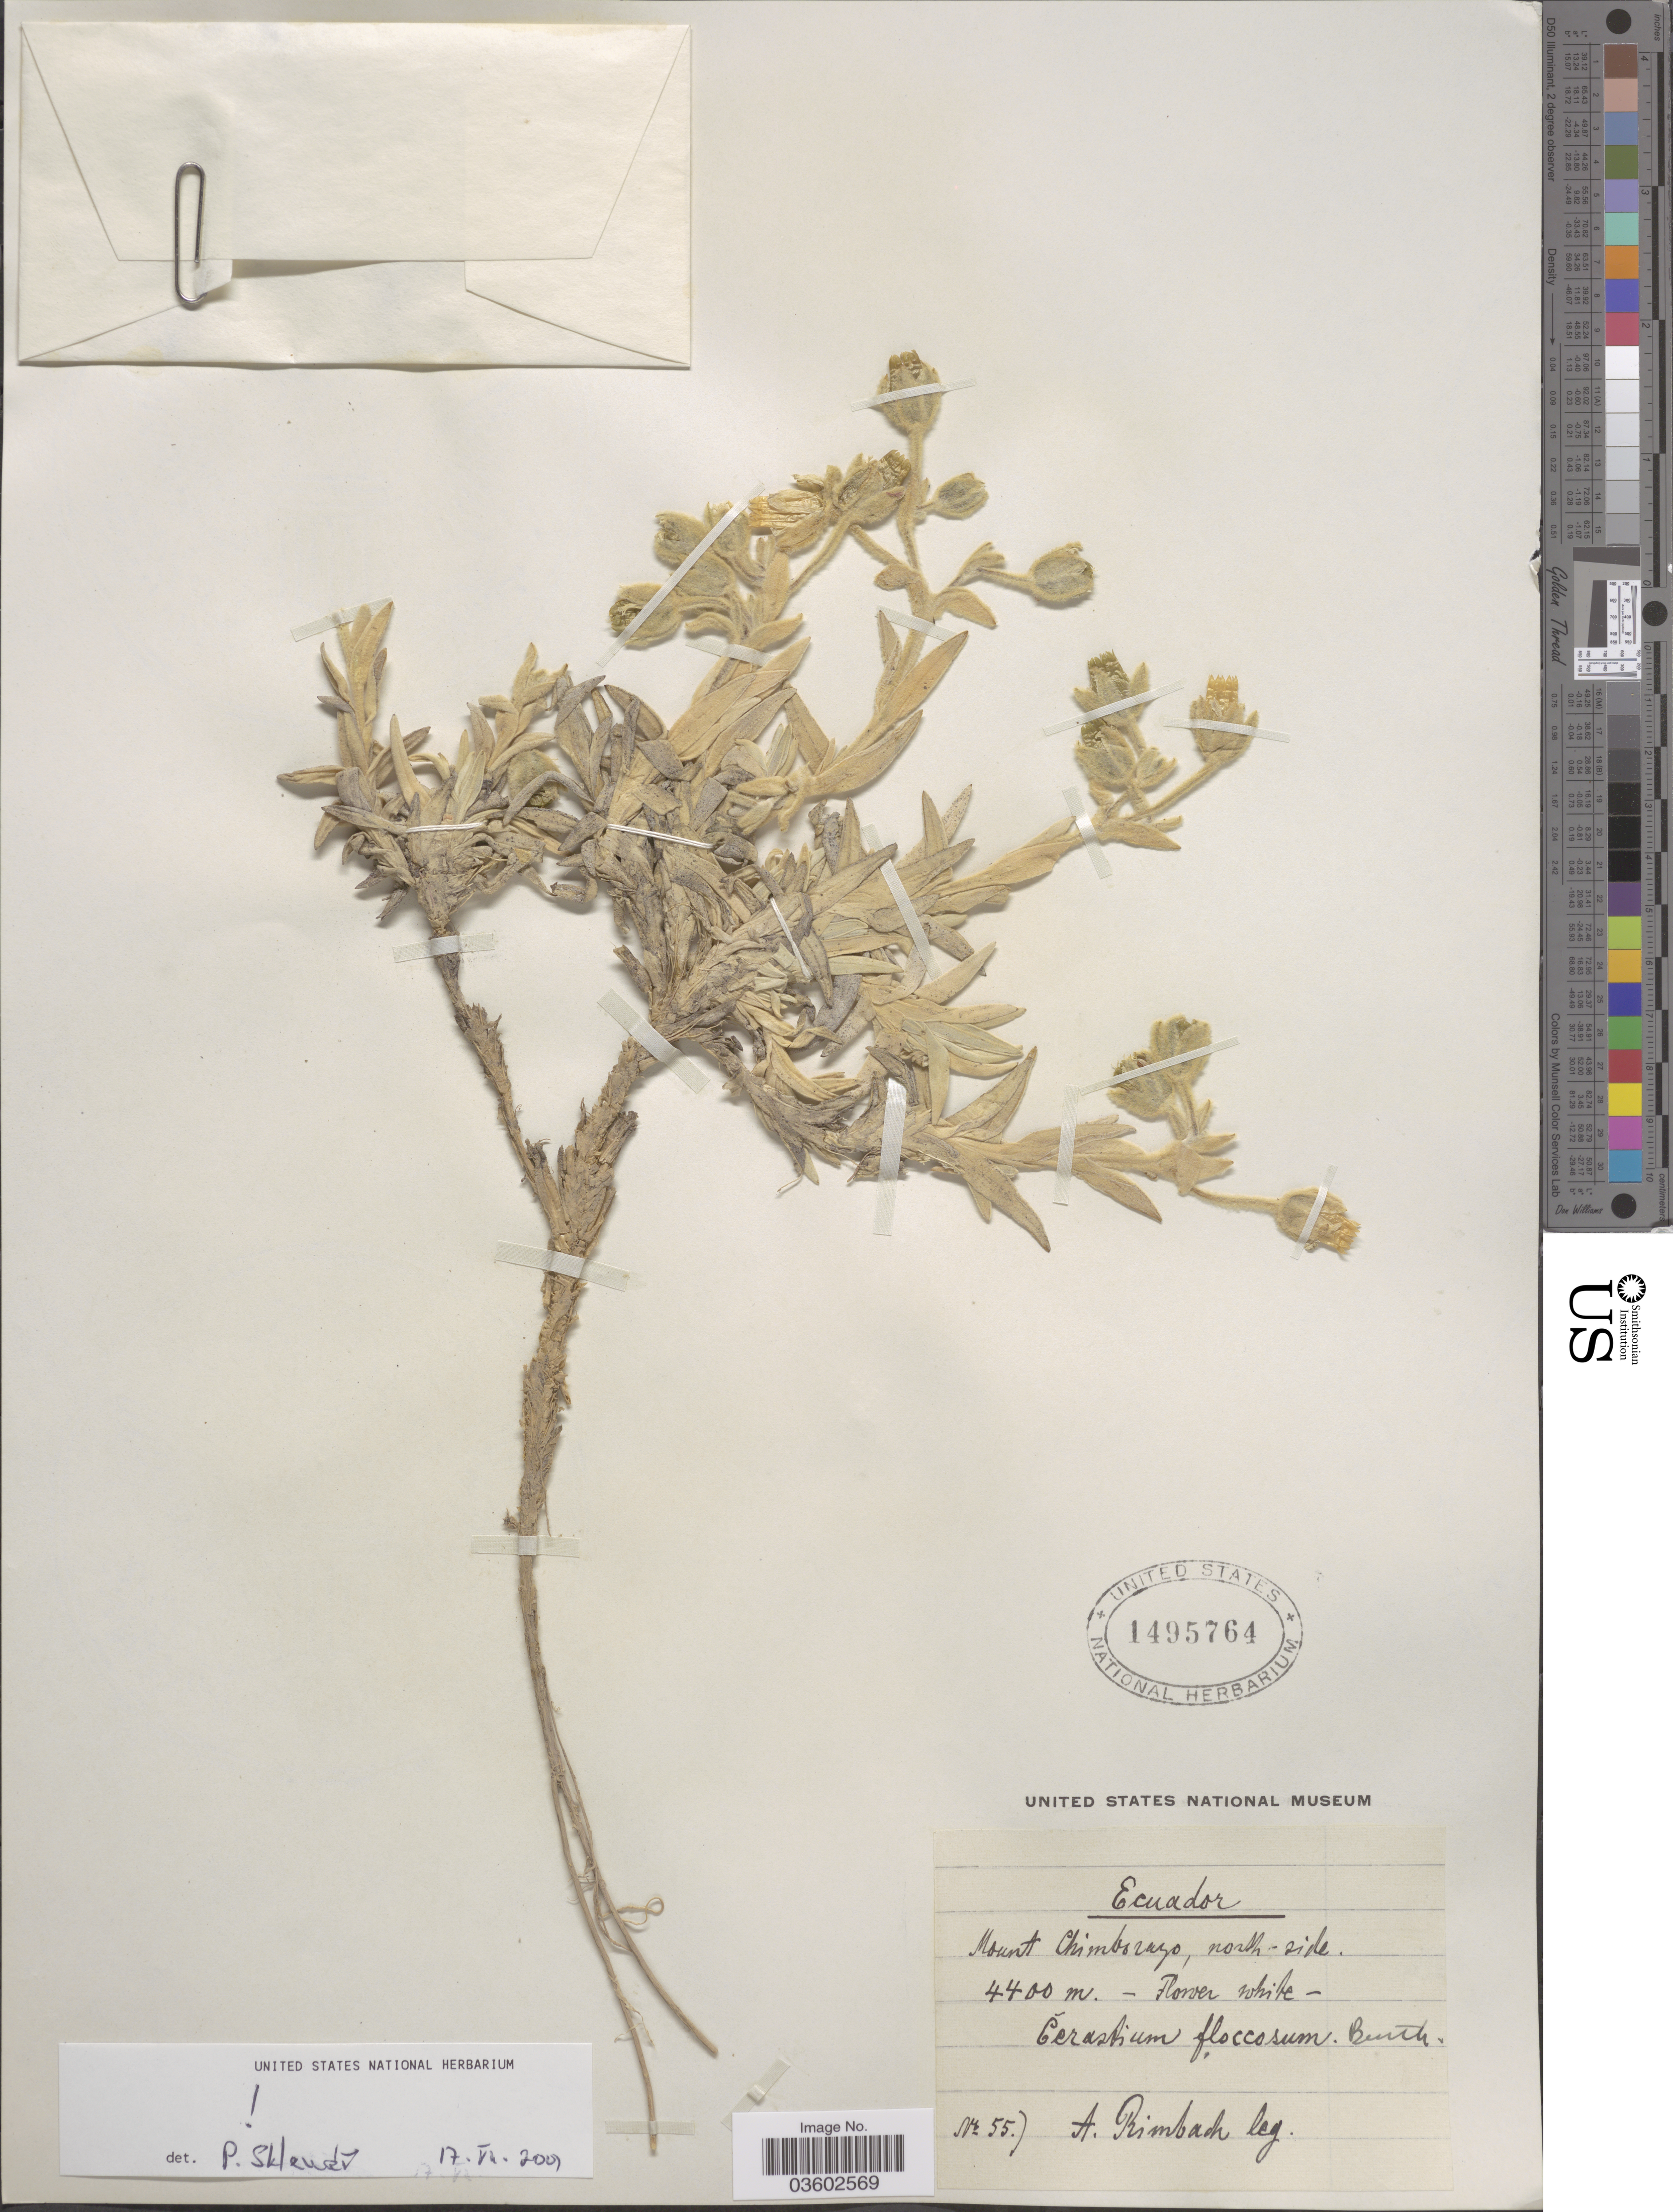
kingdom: Plantae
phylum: Tracheophyta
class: Magnoliopsida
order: Caryophyllales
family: Caryophyllaceae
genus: Cerastium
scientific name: Cerastium floccosum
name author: Benth.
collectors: A. Rimbach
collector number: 557*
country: Ecuador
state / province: Chimborazo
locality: Mount Chimborazo, north-side.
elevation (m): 4400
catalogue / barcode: US 1495764